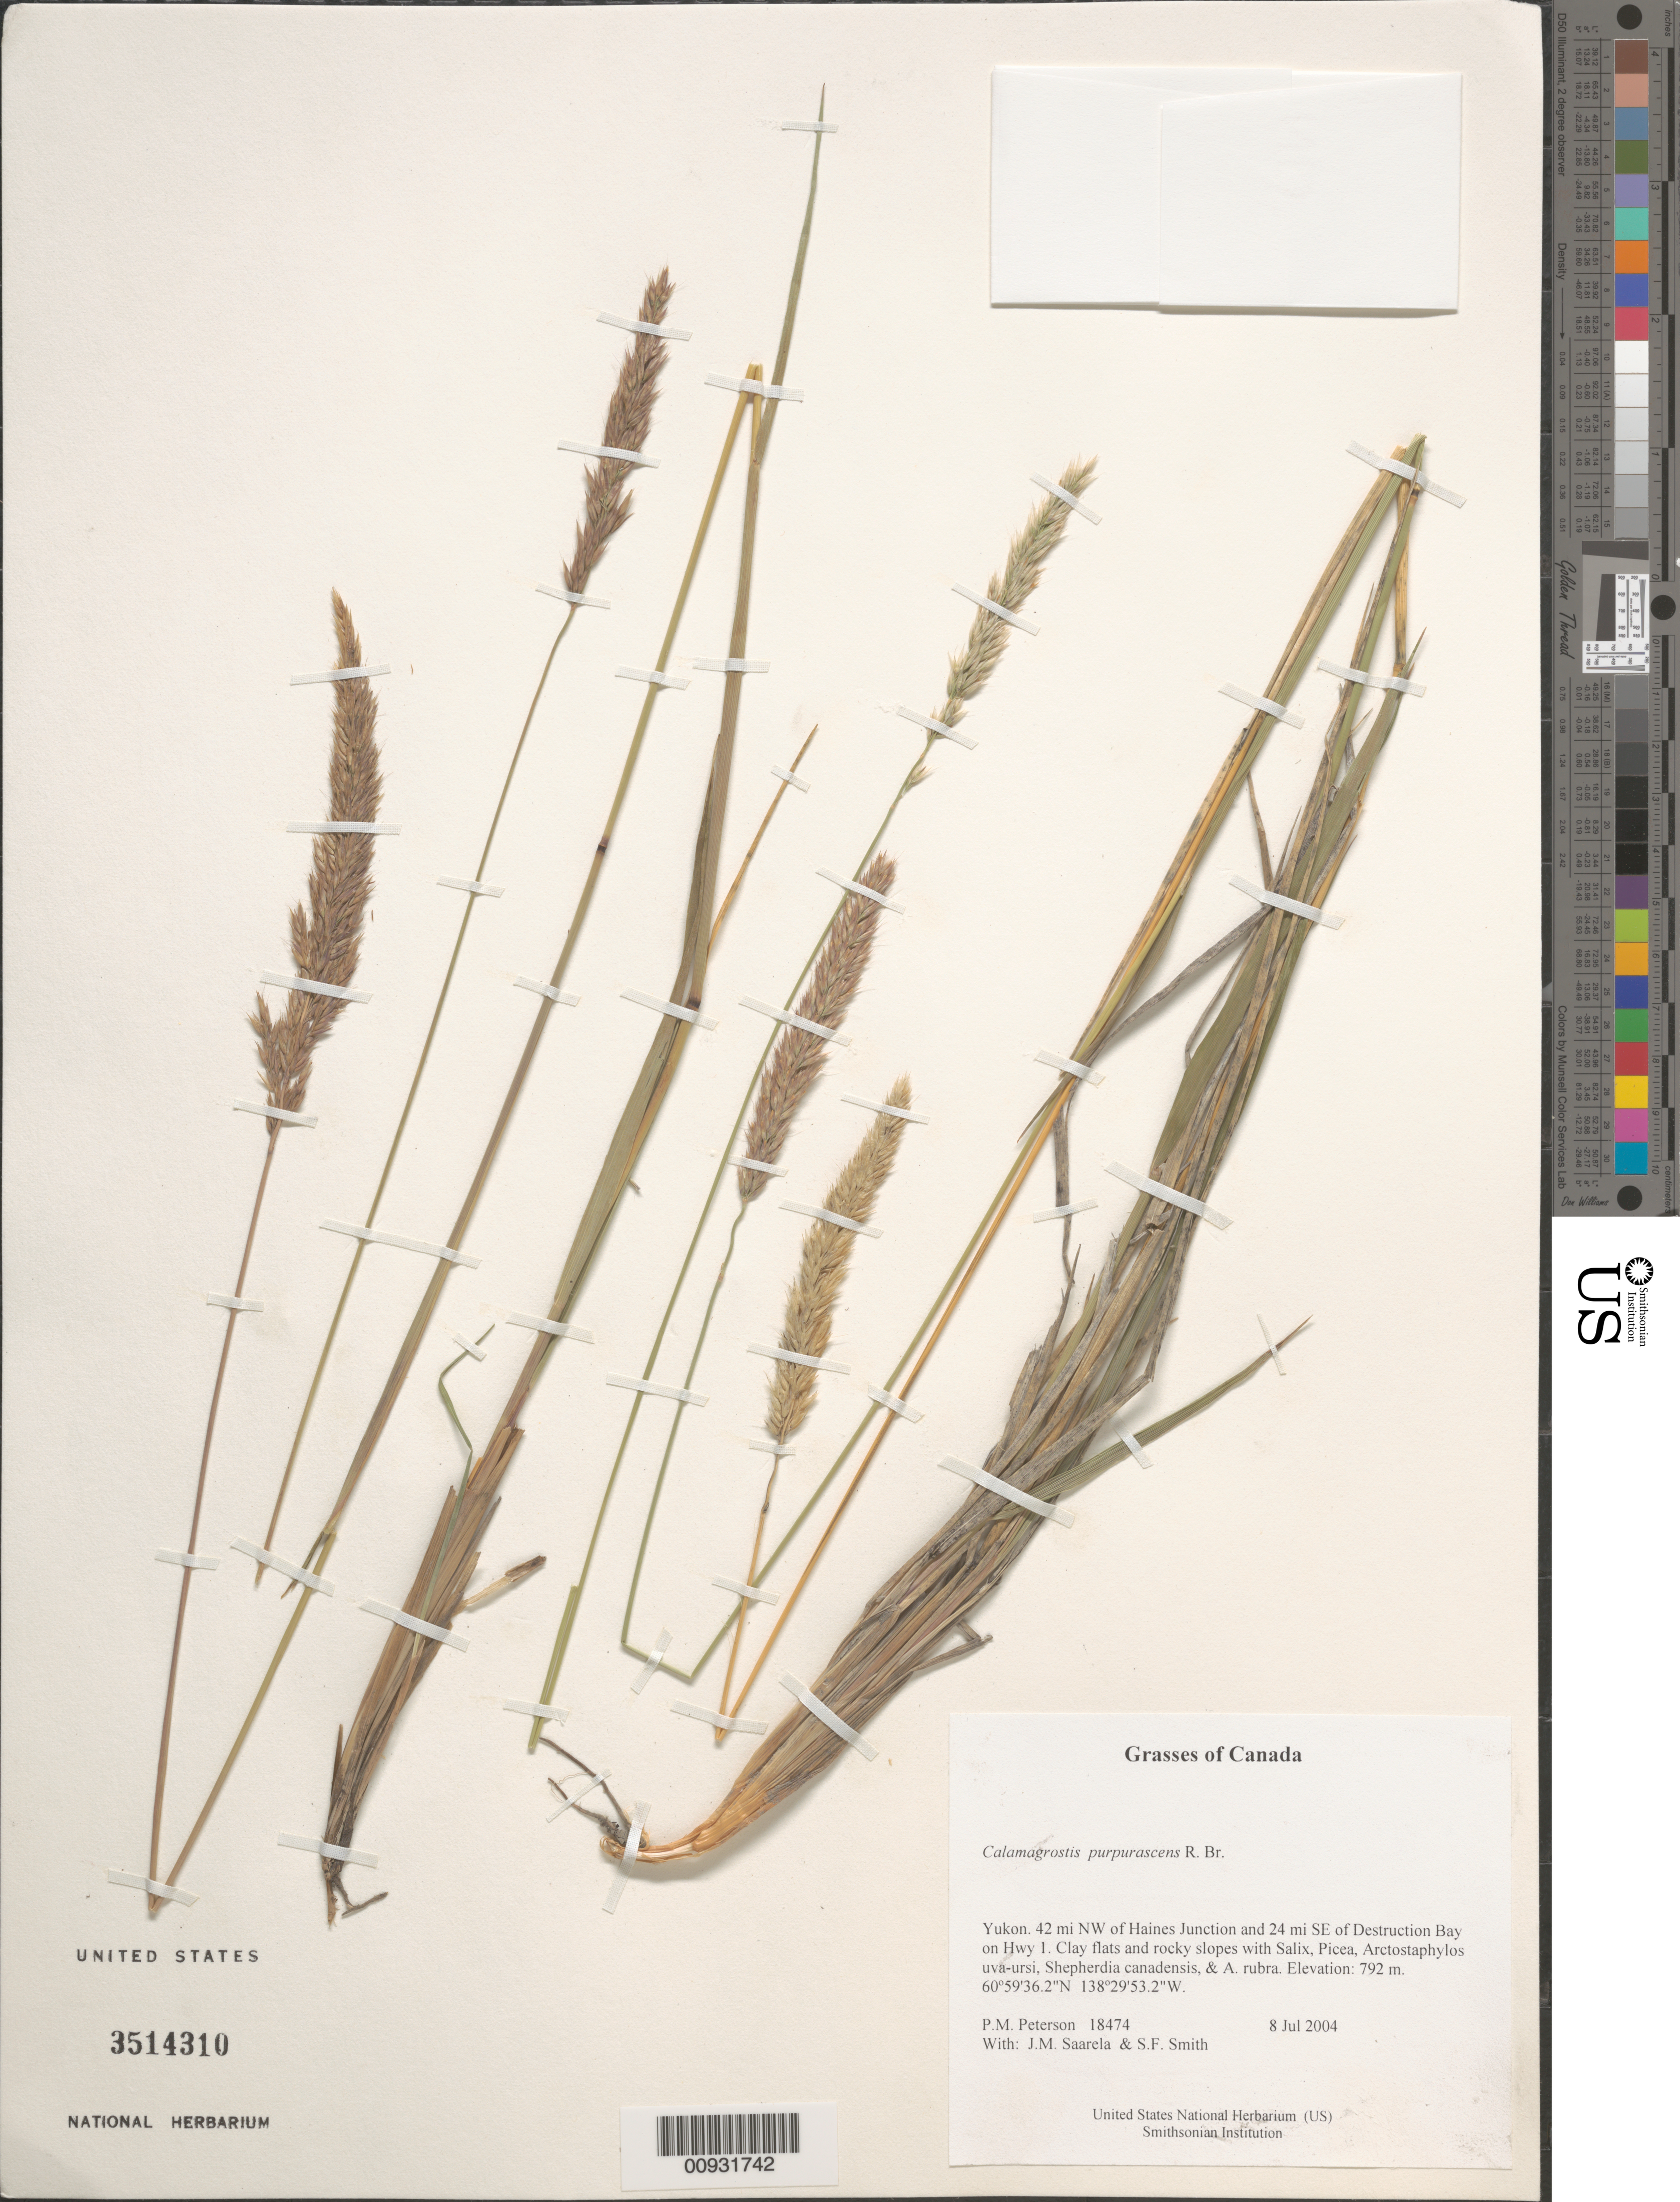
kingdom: Plantae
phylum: Tracheophyta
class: Liliopsida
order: Poales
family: Poaceae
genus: Calamagrostis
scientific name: Calamagrostis purpurascens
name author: R. Br.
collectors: P. M. Peterson, J. Saarela & S.F. Smith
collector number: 18474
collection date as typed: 08 Jul 2004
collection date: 2004-07-08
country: Canada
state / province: Yukon Territory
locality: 42 mi NW of Haines Junction and 24 mi SE of Destruction Bay on Hwy 1. Clay flats and rocky slopes with Salix, Picea, Arctostaphylos uva-ursi, Shepherdia canadensis, & A. rubra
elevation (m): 792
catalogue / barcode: US 3514310